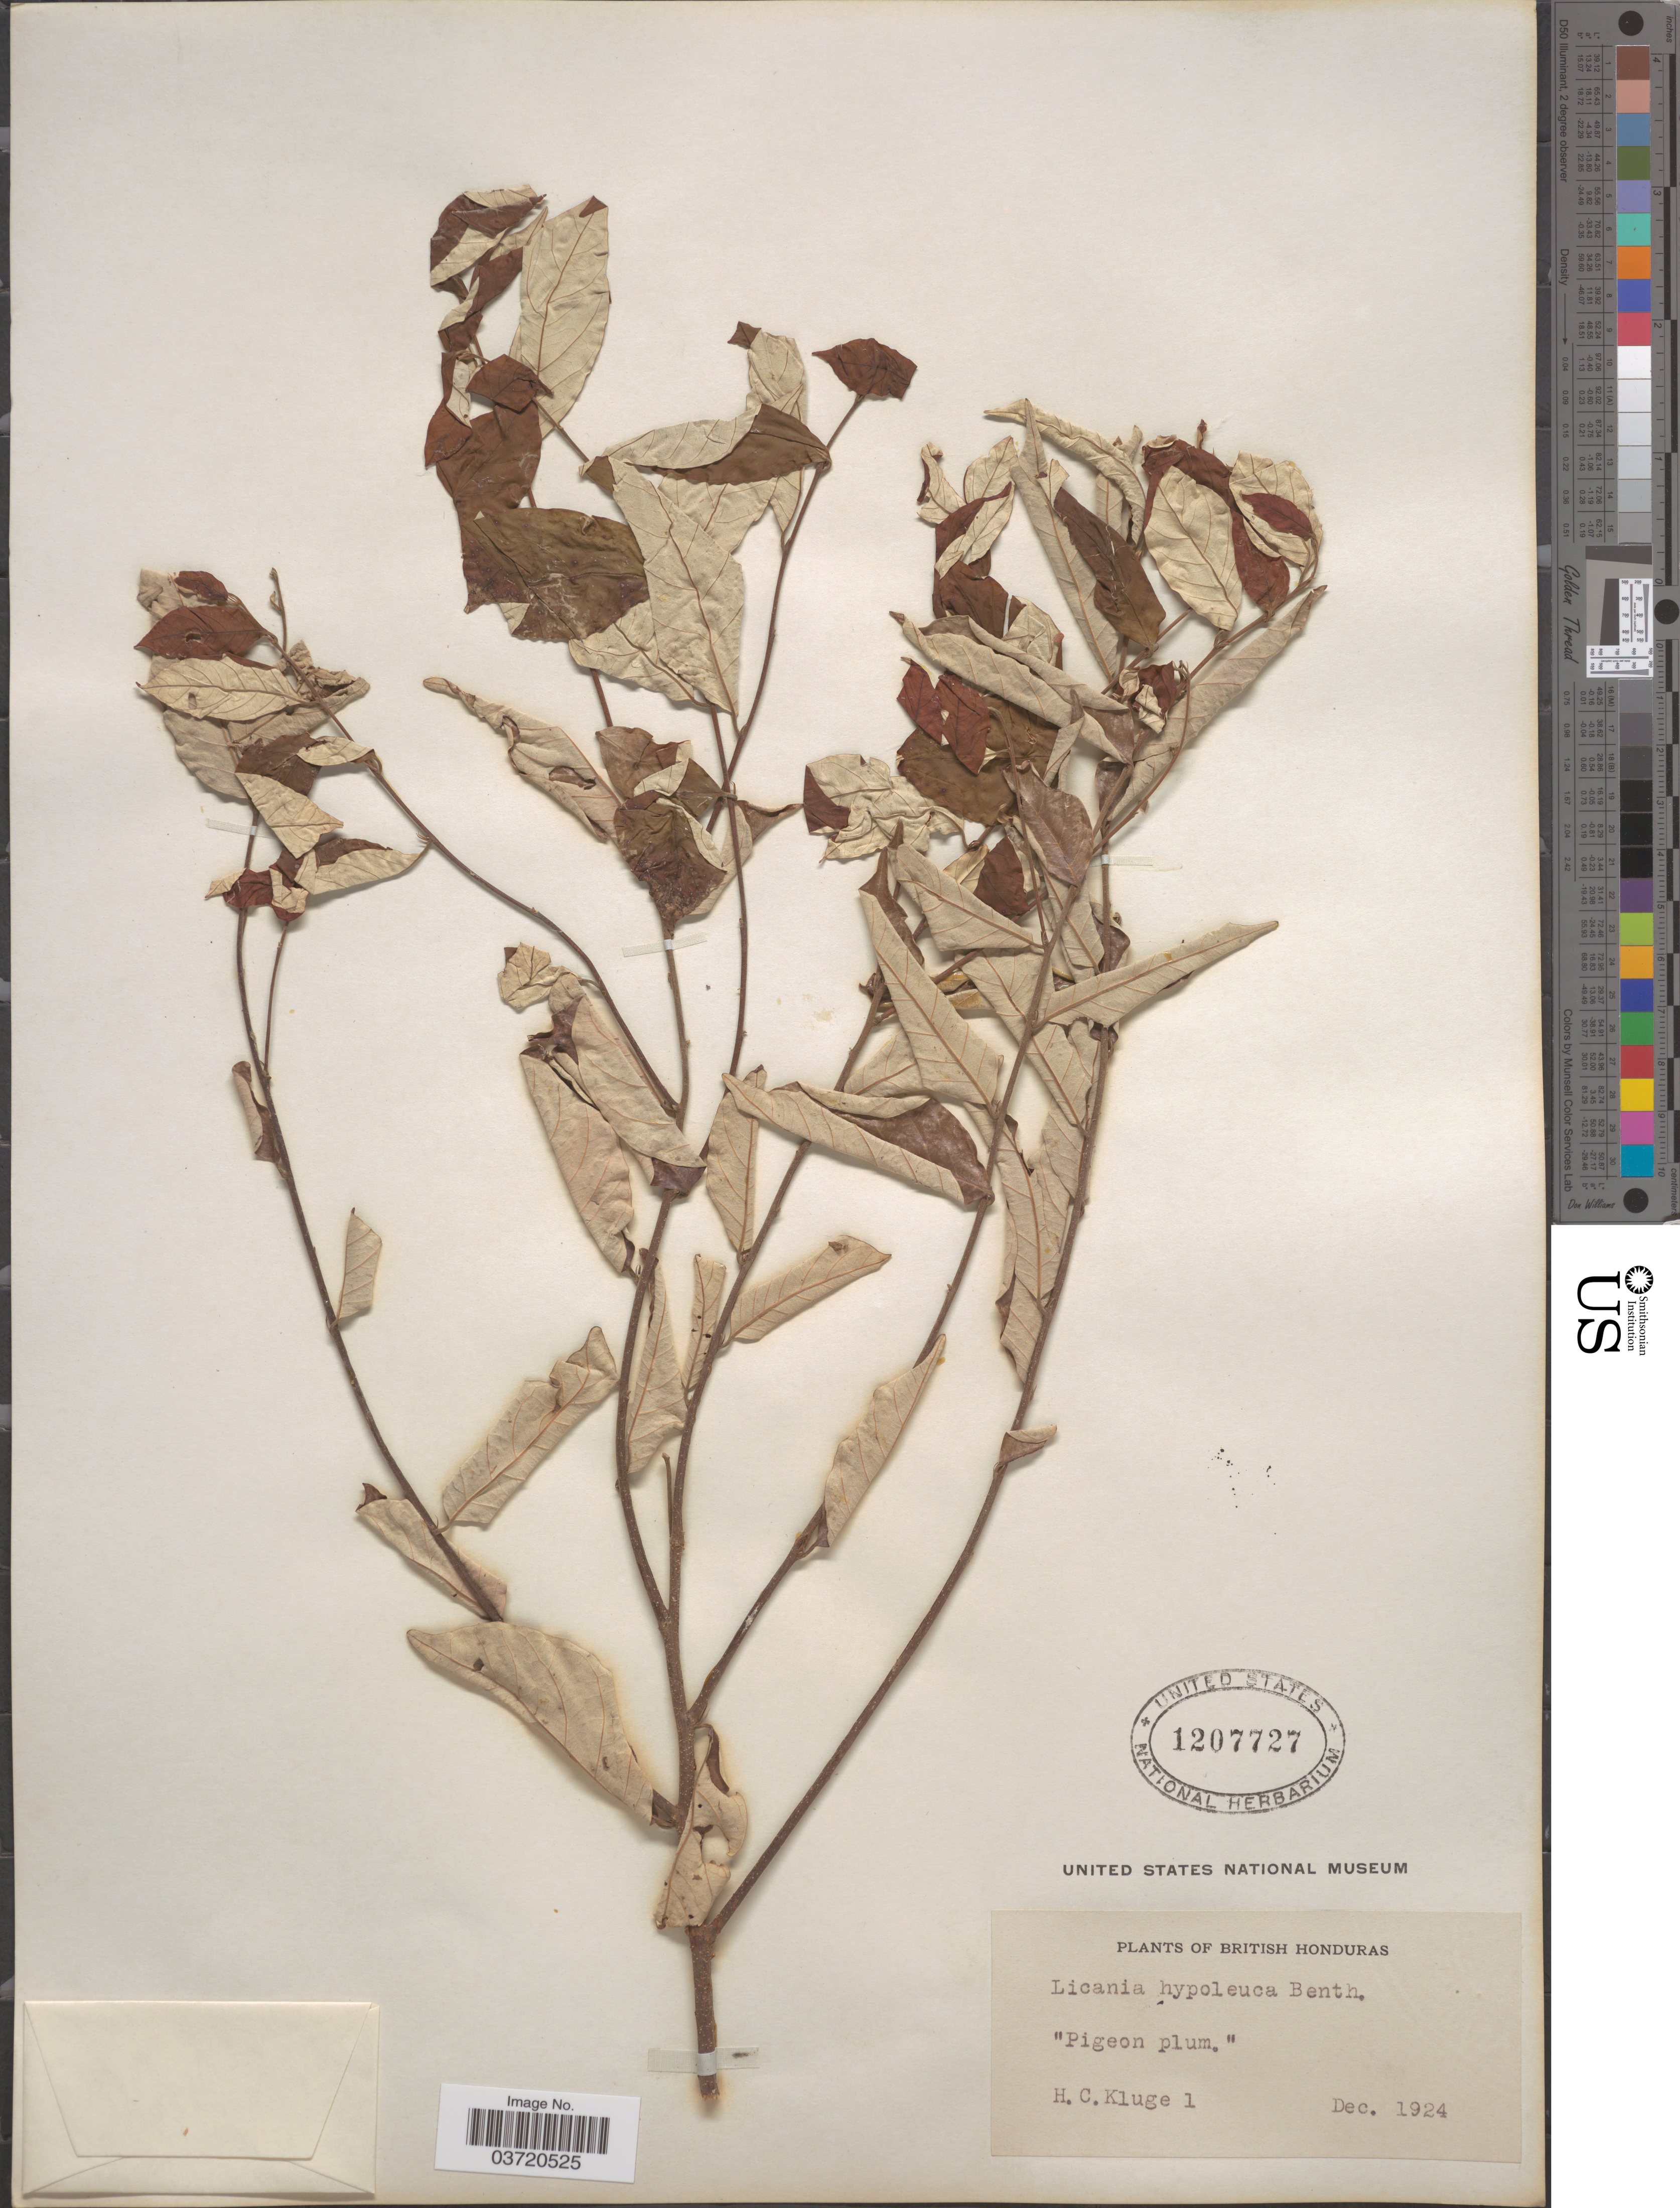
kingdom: Plantae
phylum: Tracheophyta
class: Magnoliopsida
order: Malpighiales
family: Chrysobalanaceae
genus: Licania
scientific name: Licania hypoleuca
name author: Benth.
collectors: H. C. Kluge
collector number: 1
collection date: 1924-12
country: Belize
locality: British Honduras.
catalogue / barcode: US 1207727